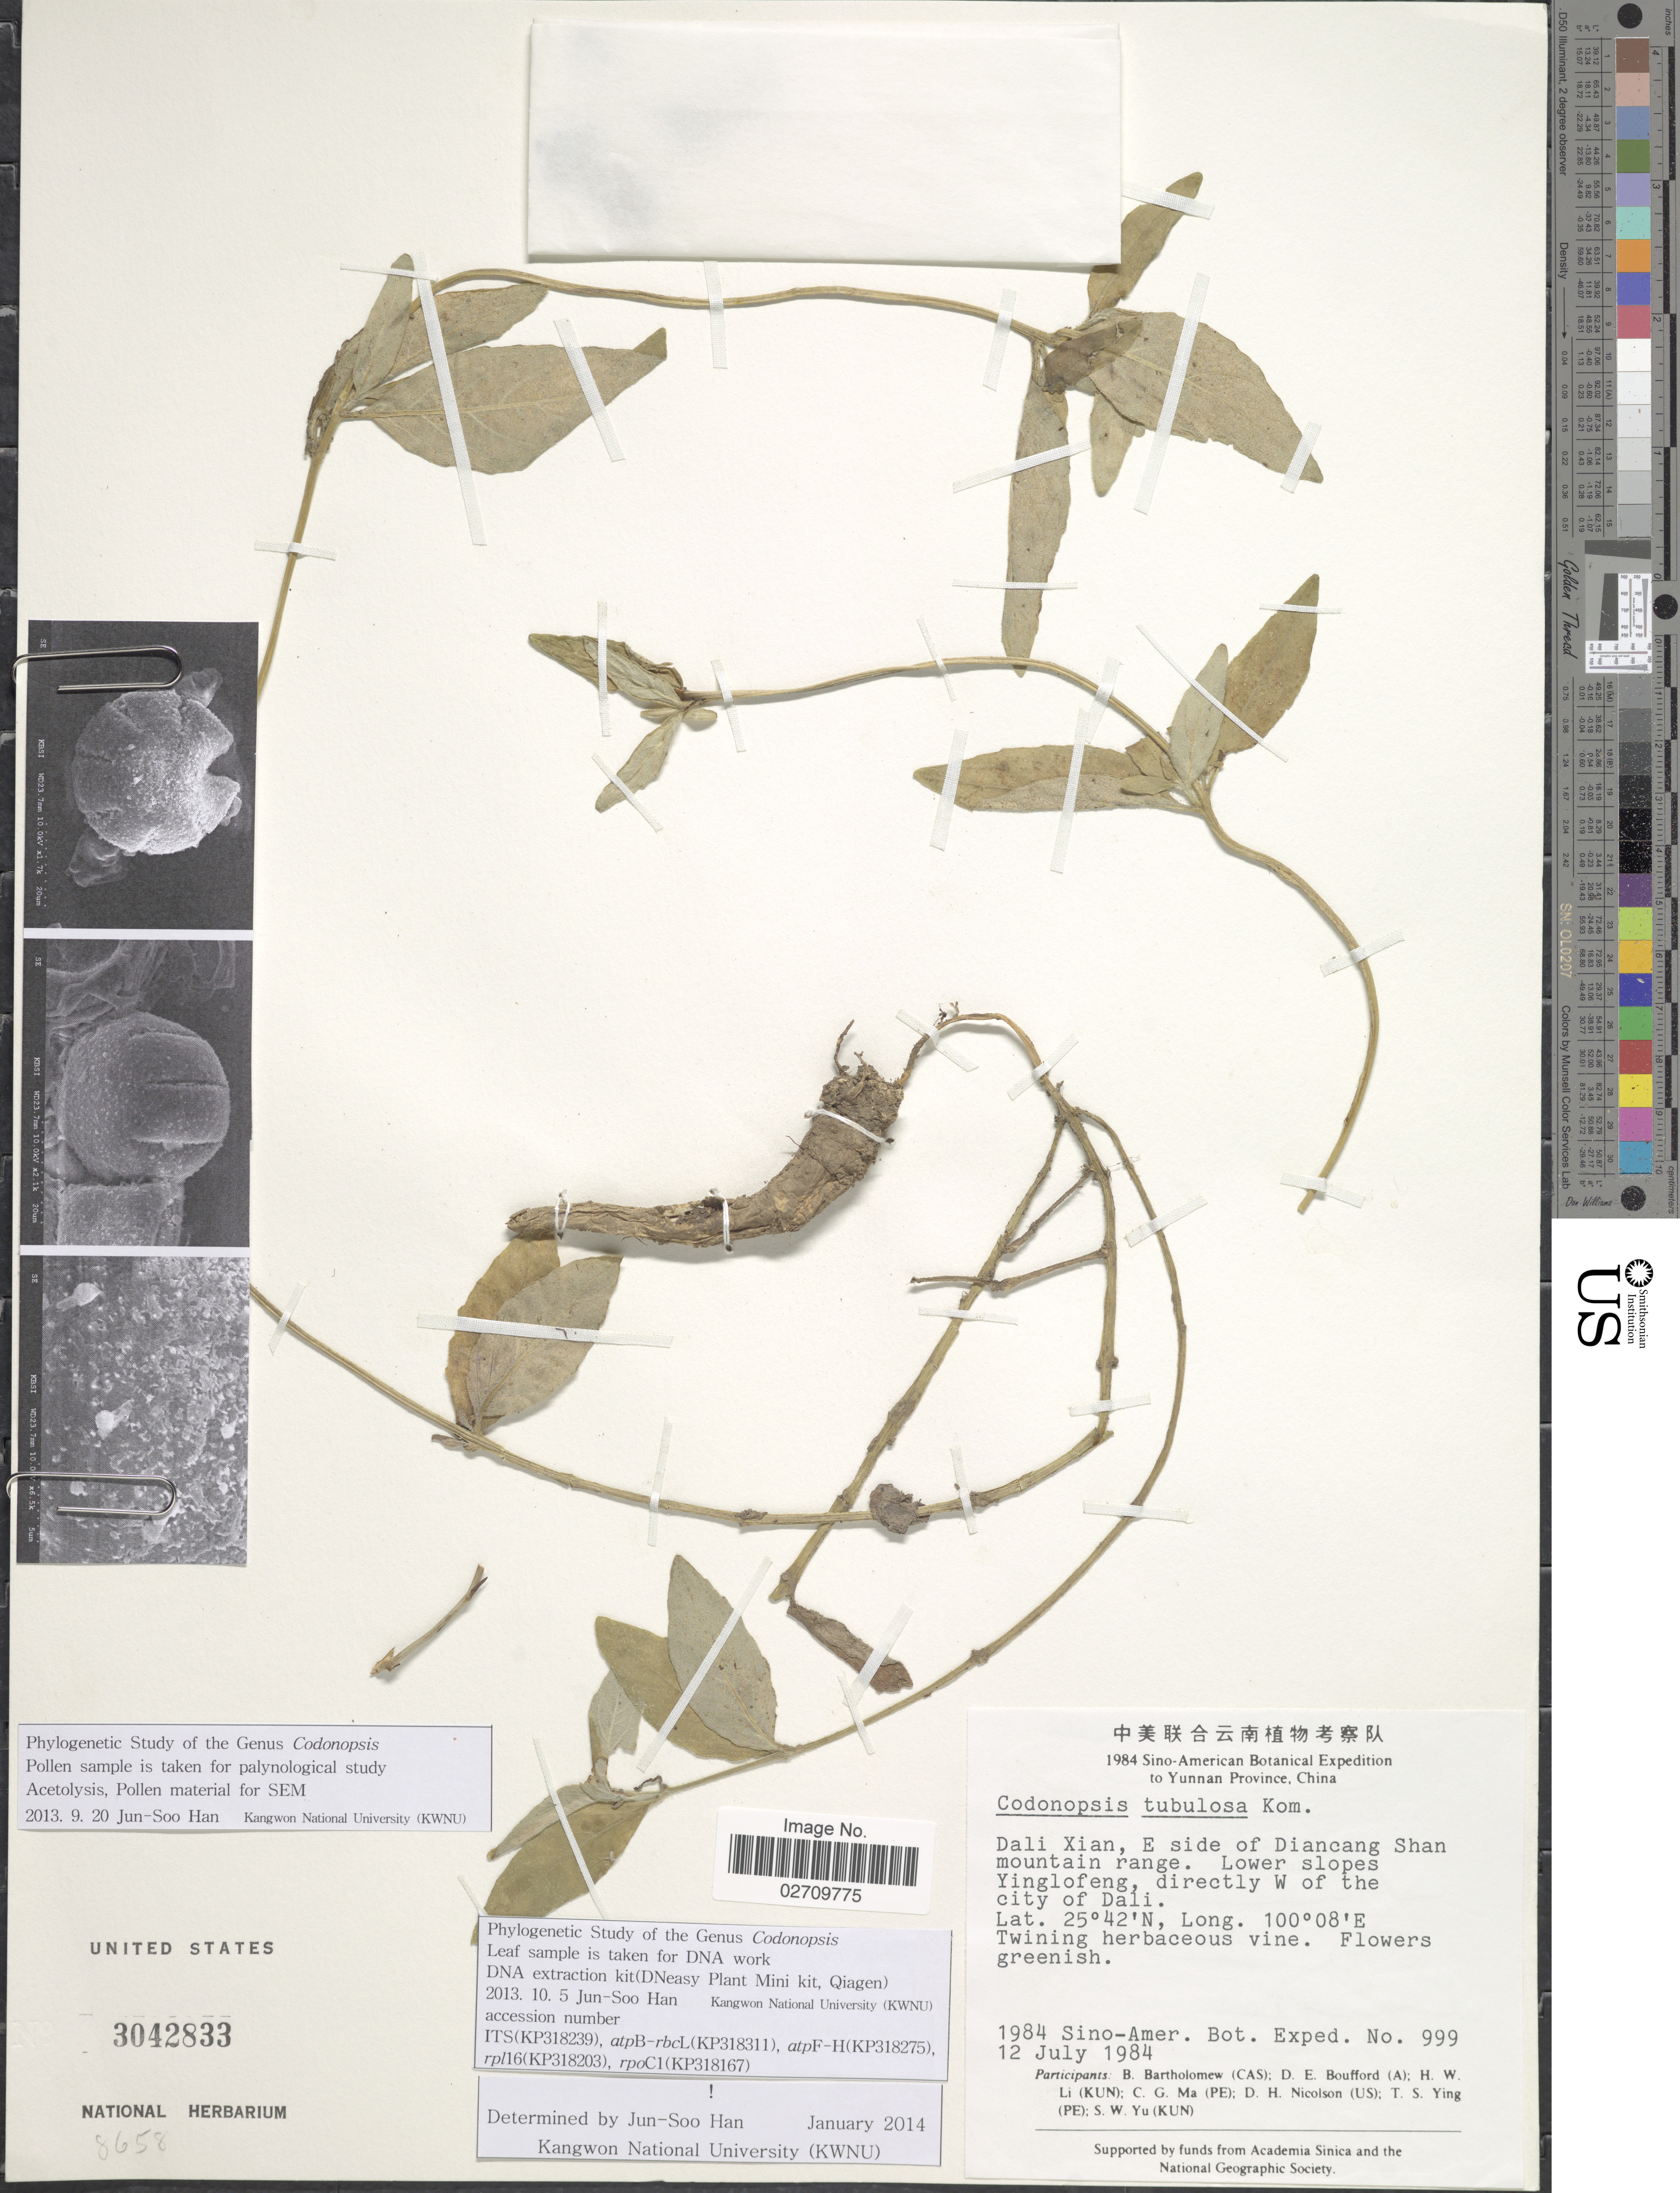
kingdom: Plantae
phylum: Tracheophyta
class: Magnoliopsida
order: Asterales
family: Campanulaceae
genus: Codonopsis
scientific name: Codonopsis tubulosa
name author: Kom.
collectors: Sino-Amer. Bot. Exped. 1984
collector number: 999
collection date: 1984-07-12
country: China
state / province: Yunnan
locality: Dali Xian, E side of Diancang Shan mountain range. Lower slopes Yinglofeng, directly W of the city of Dali.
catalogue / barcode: US 3042833